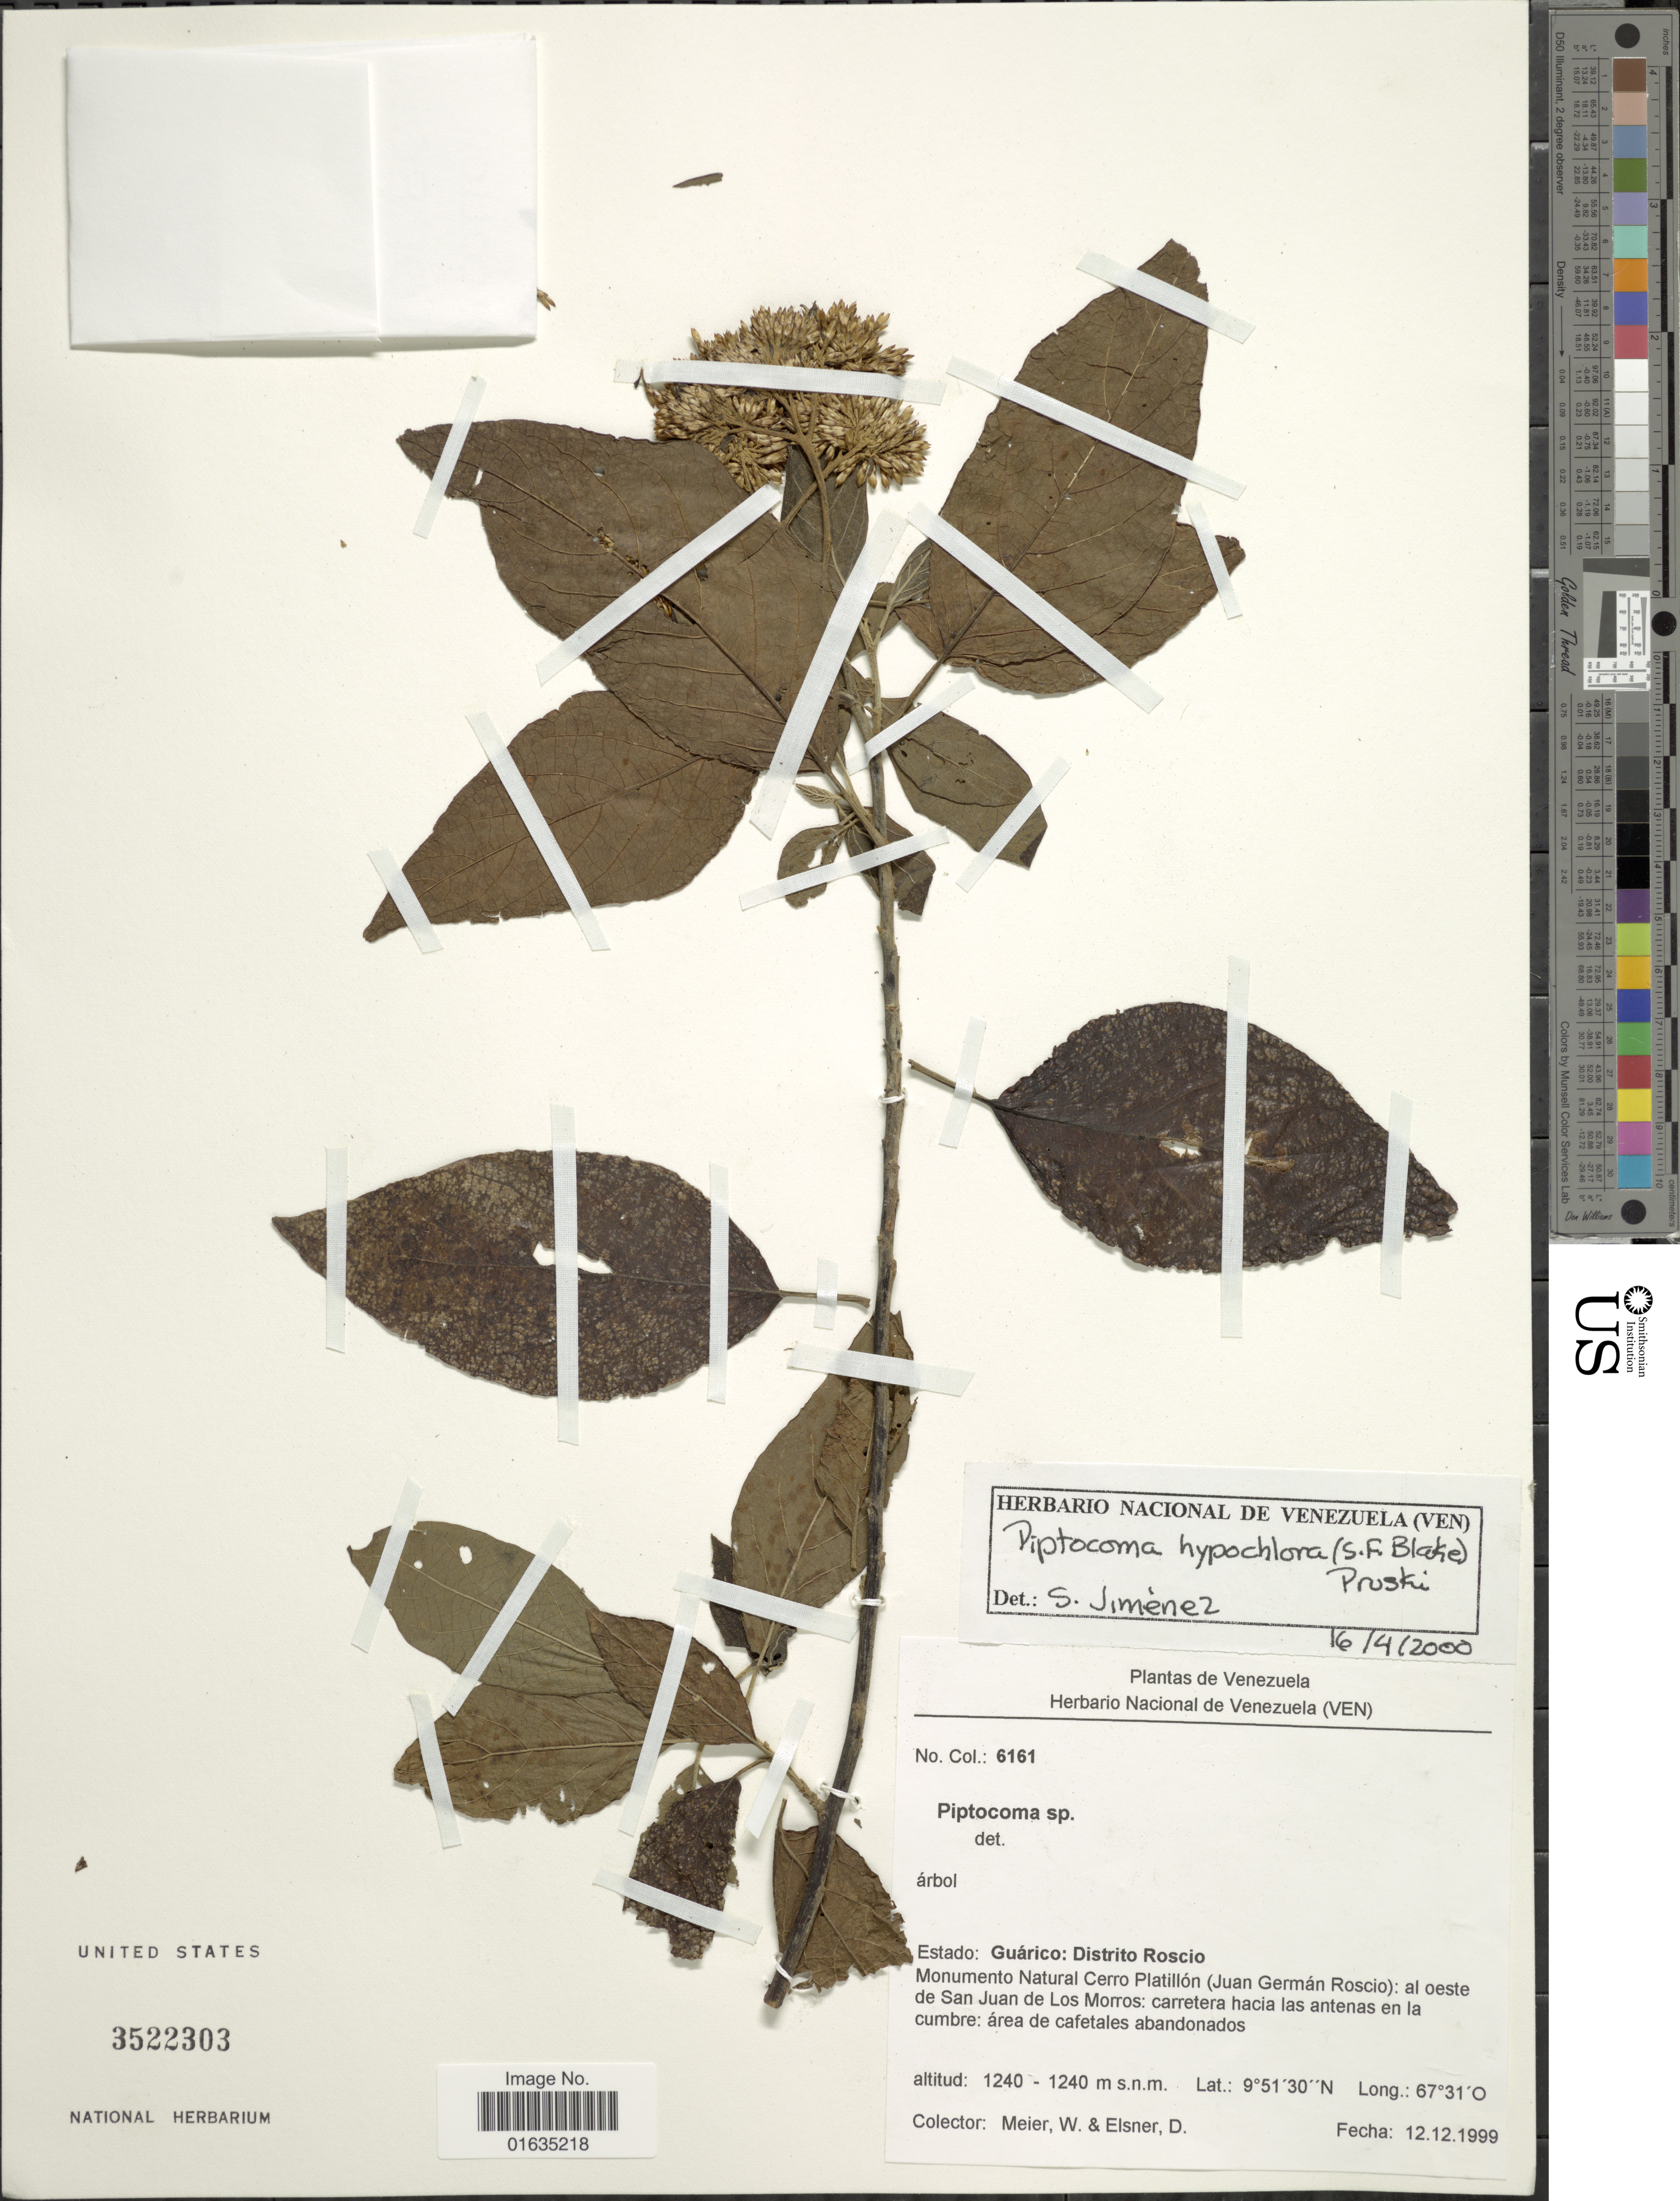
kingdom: Plantae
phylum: Tracheophyta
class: Magnoliopsida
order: Asterales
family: Asteraceae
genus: Piptocoma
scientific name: Piptocoma hypochlora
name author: (S.F. Blake) Pruski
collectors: W. Meier & D. Elsner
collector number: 6161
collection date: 1999-12-12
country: Venezuela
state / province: Guárico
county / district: Juan Germán Roscio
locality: Estado Guarico, Distrito Roscio, Monumento Natural Cerro Platillon (Juan German Roscio), al oeste de San Juan de Los Morros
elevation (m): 1240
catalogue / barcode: US 3522303